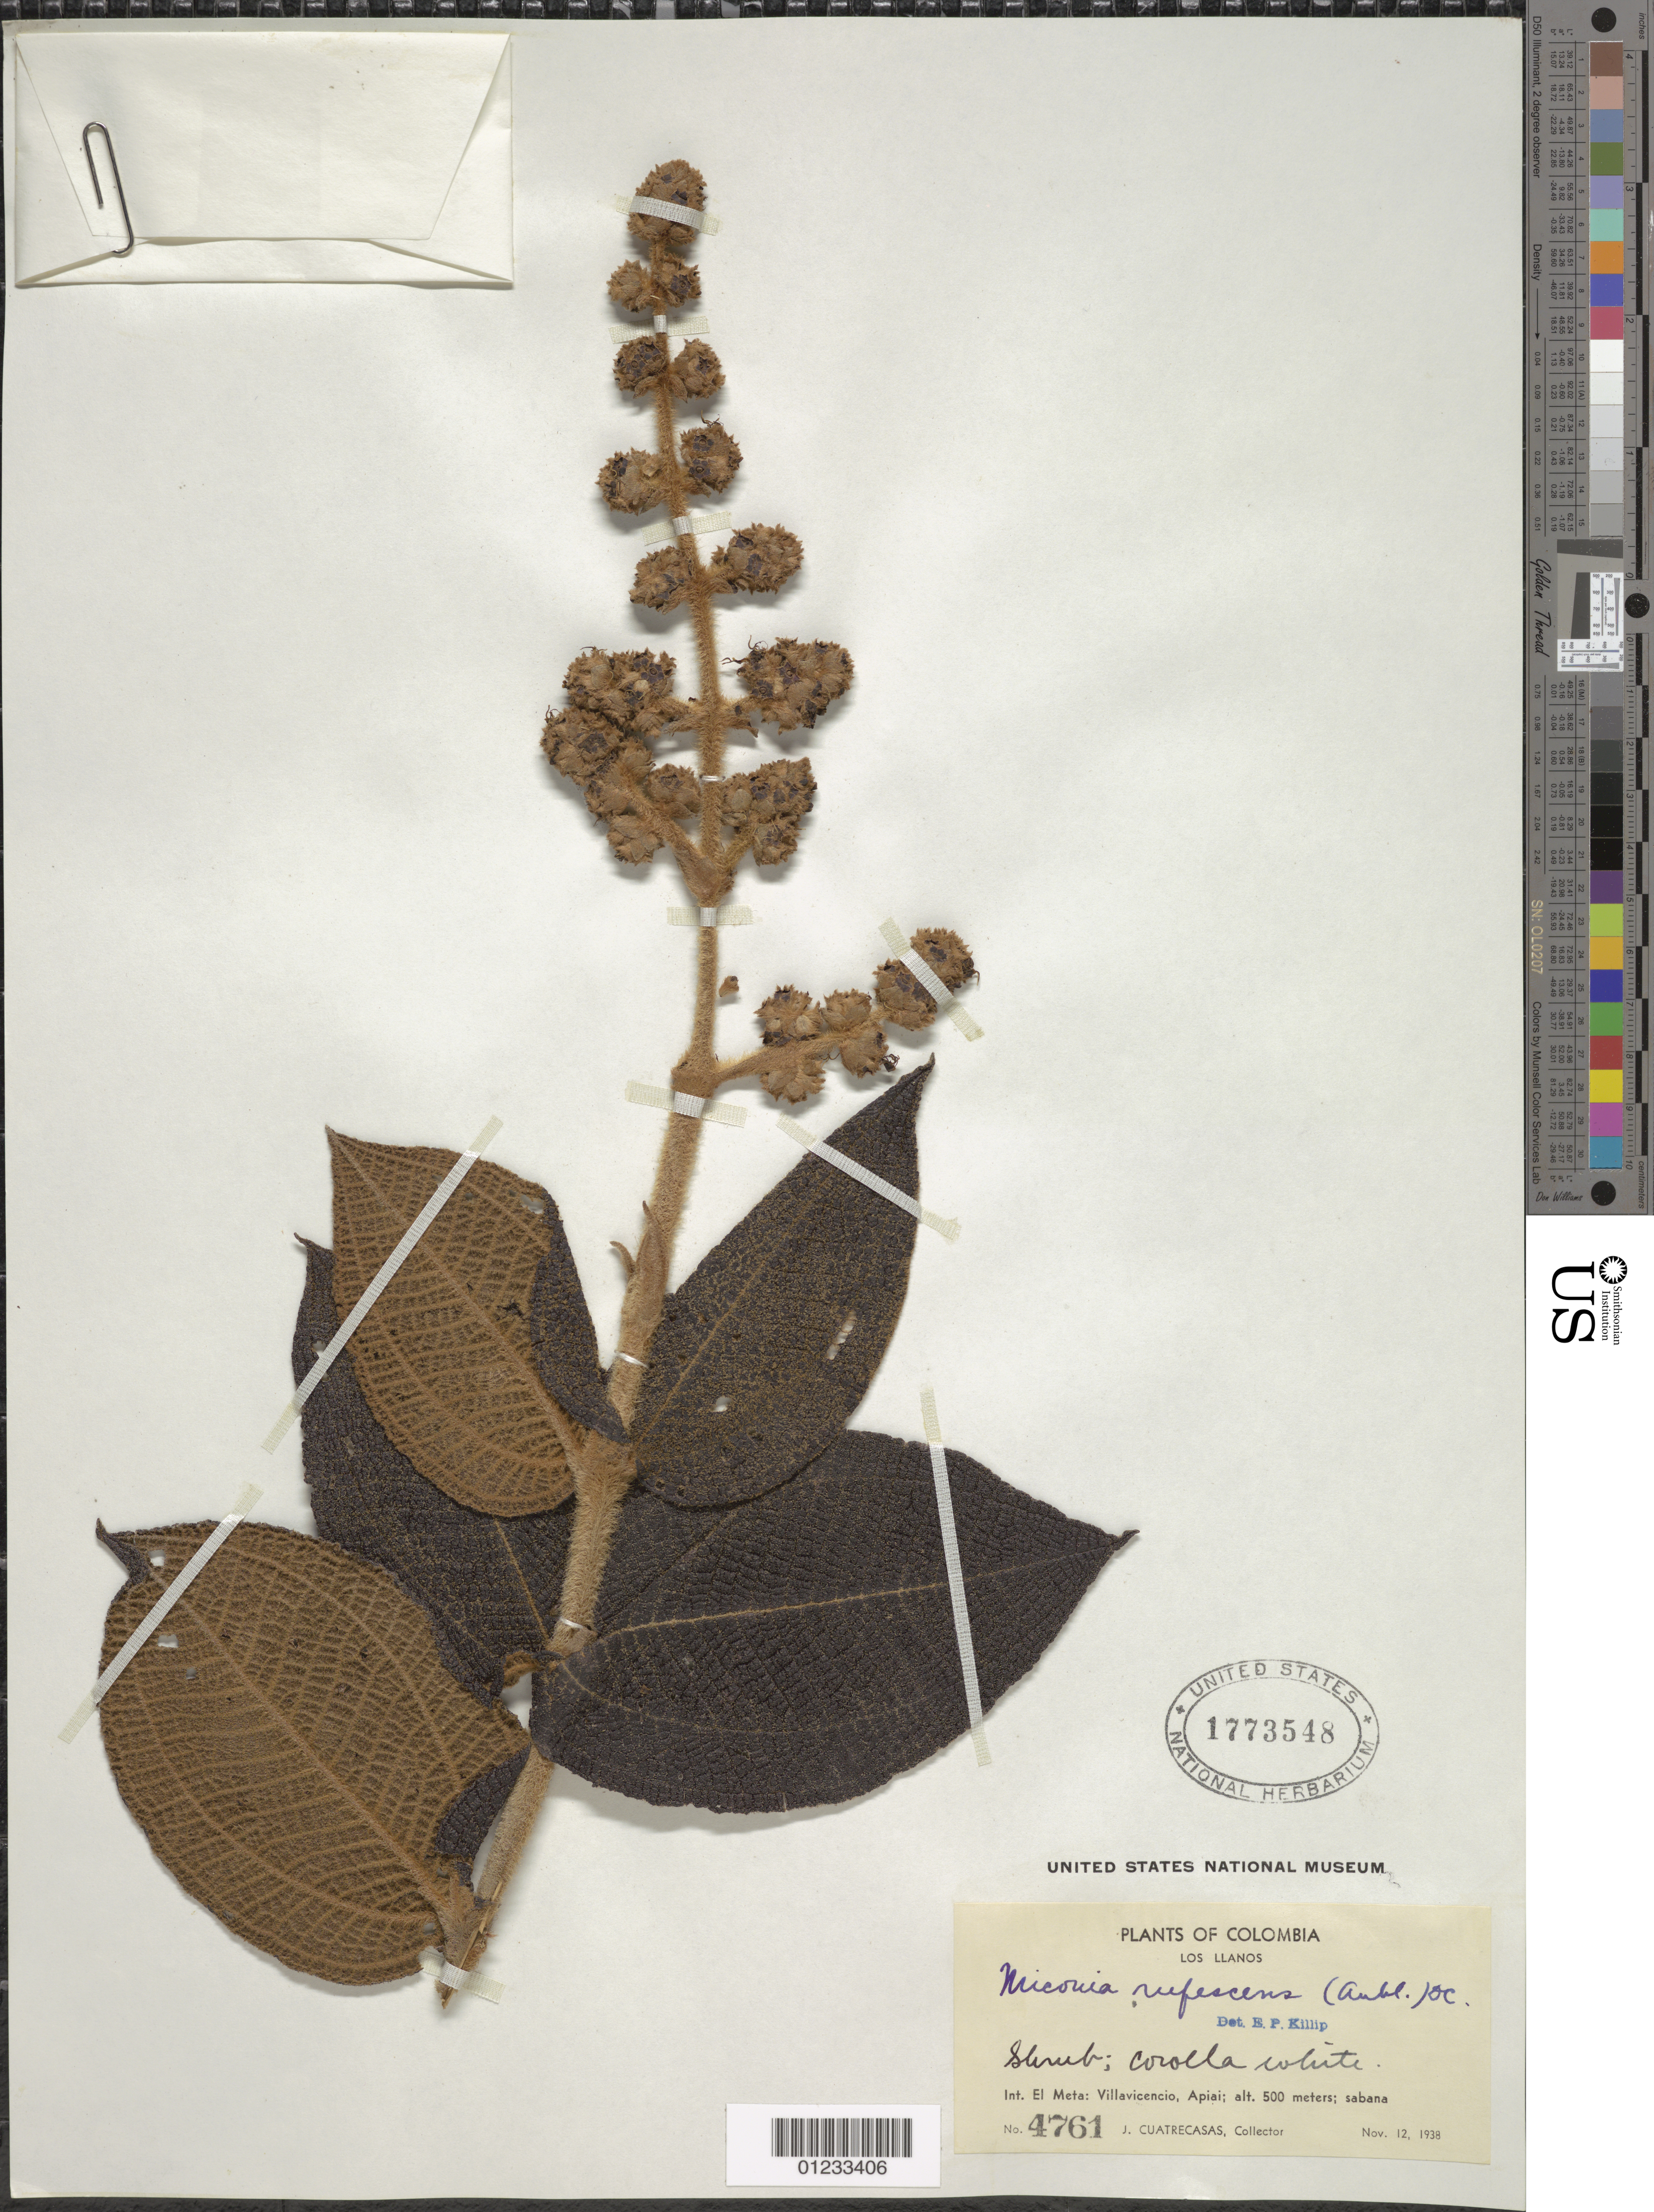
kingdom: Plantae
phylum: Tracheophyta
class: Magnoliopsida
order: Myrtales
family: Melastomataceae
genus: Miconia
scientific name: Miconia rufescens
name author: (Aubl.) DC.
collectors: J. Cuatrecasas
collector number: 4761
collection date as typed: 12 Nov 1938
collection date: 1938-11-12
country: Colombia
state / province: Meta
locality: Villavicencio, Apiai.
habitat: sabana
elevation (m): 500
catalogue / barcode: US 1773548